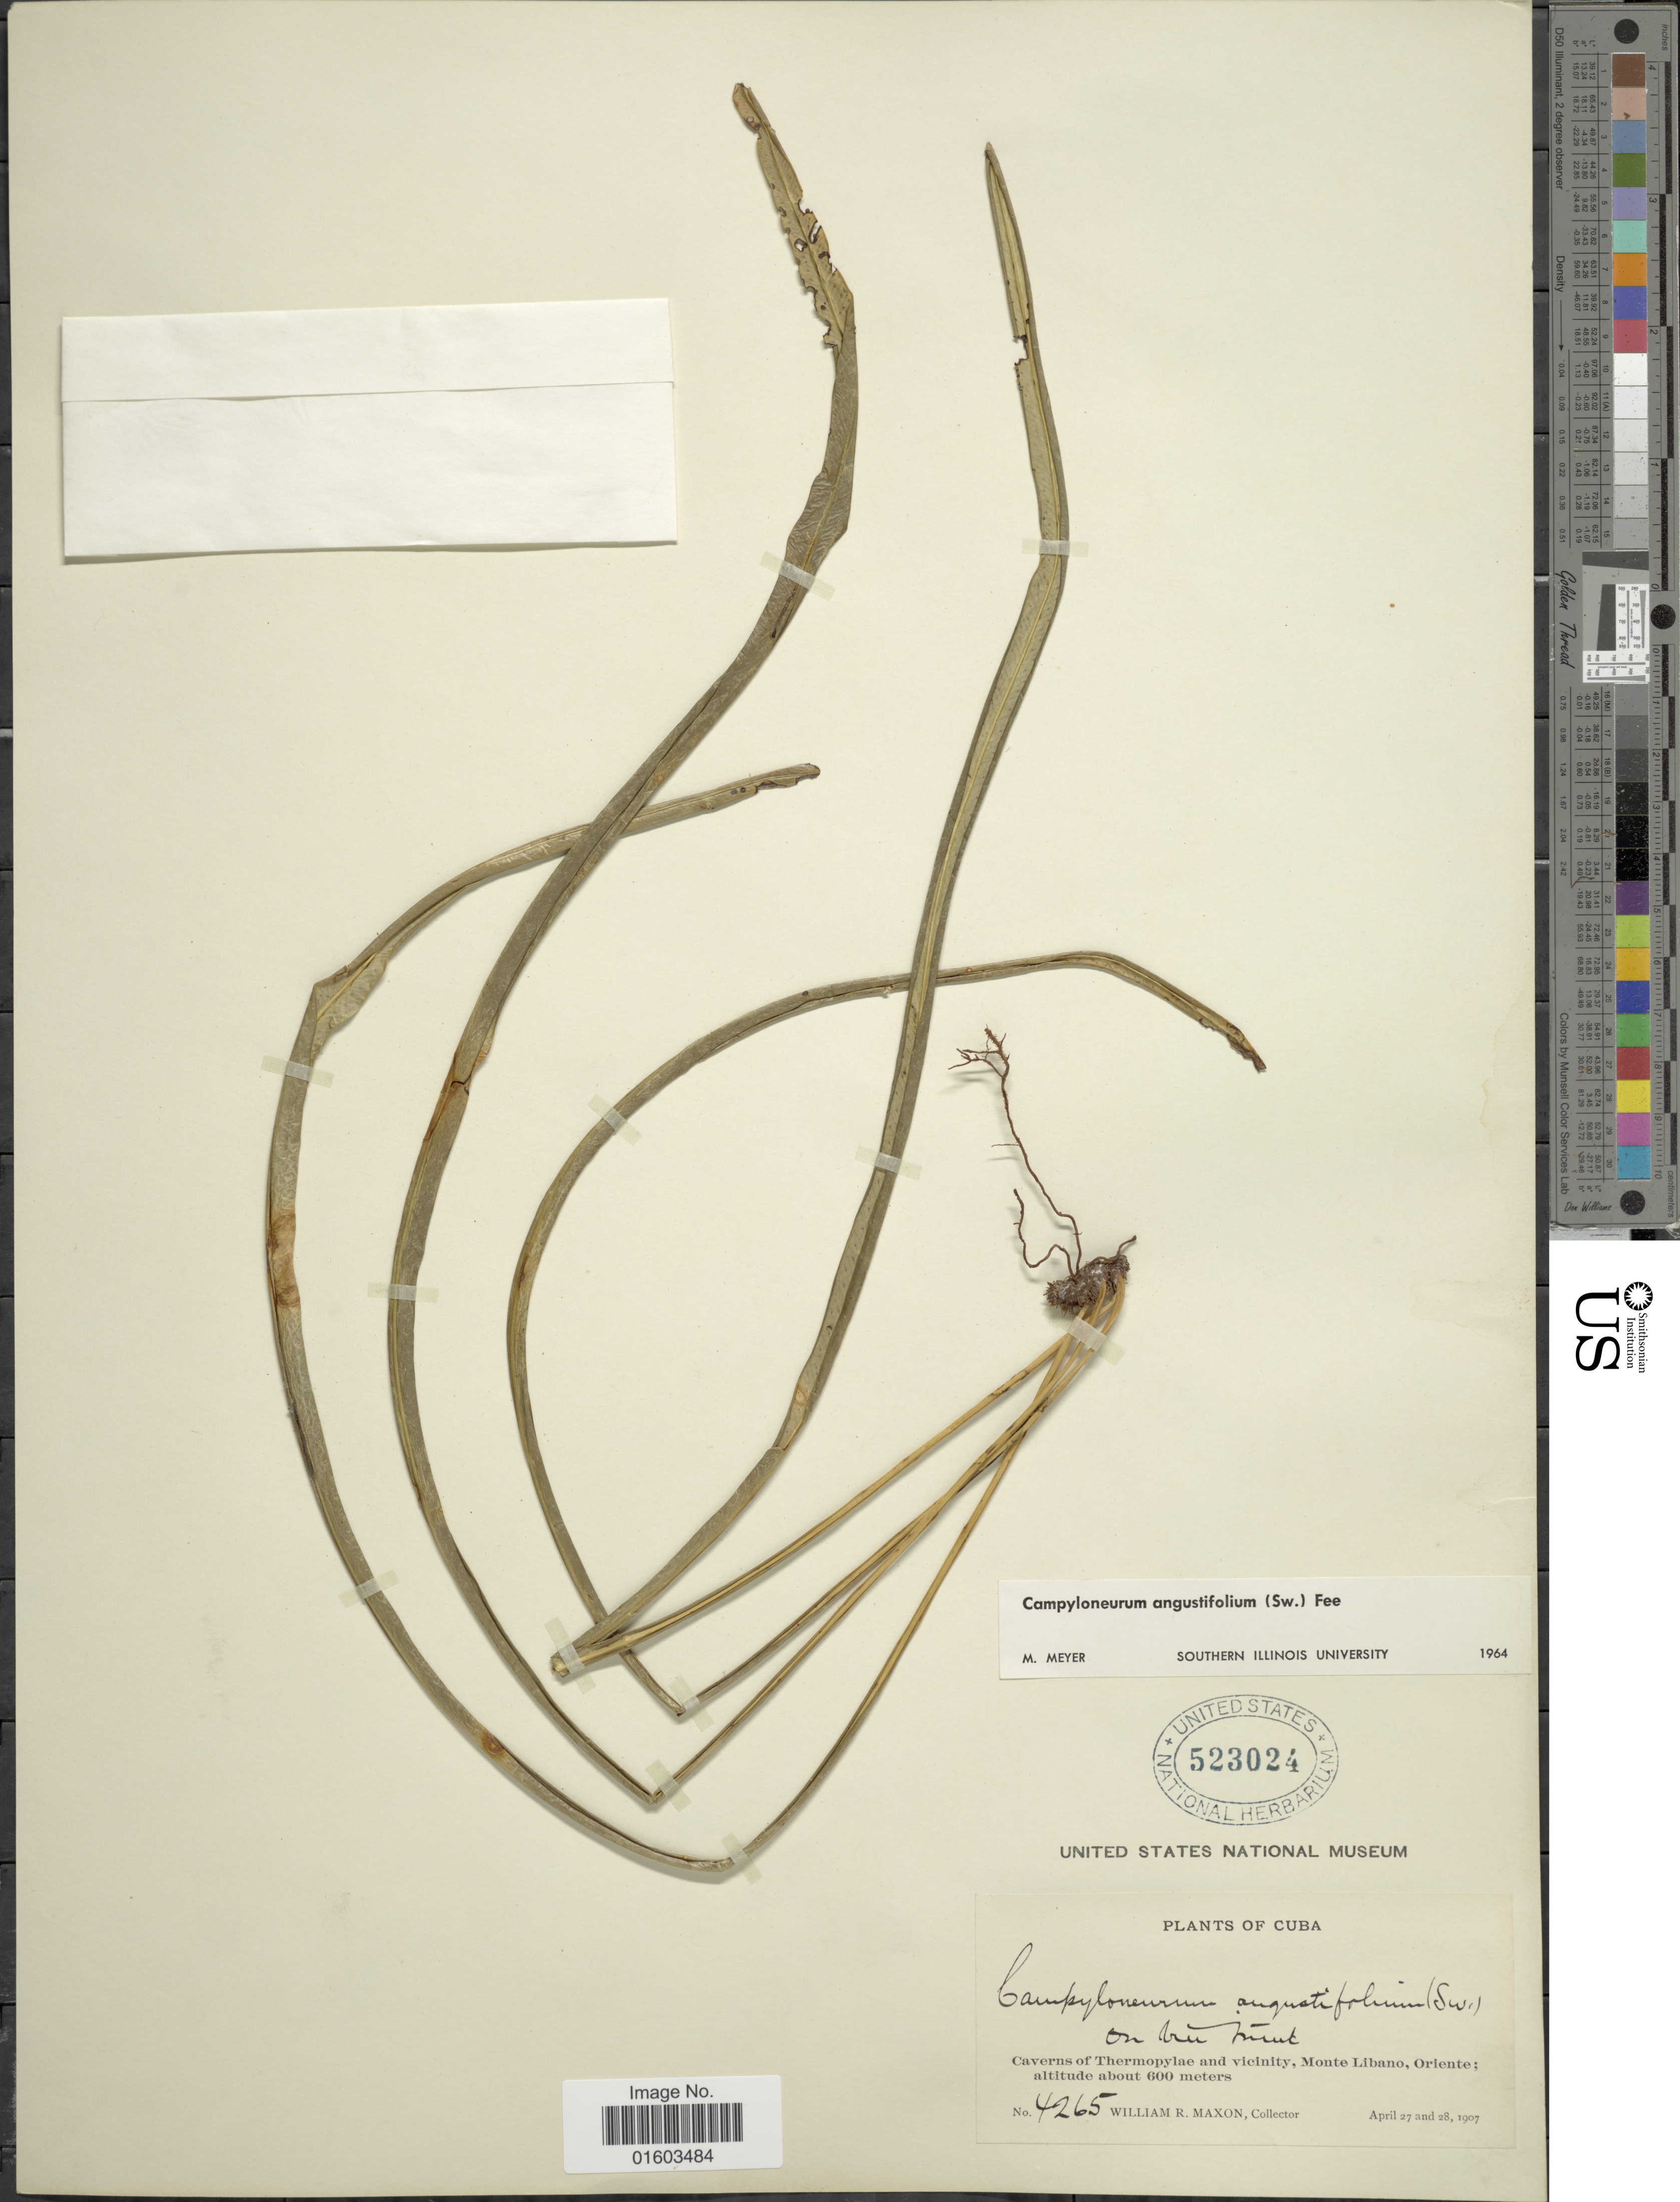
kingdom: Plantae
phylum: Tracheophyta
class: Polypodiopsida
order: Polypodiales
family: Polypodiaceae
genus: Campyloneurum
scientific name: Campyloneurum angustifolium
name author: (Sw.) Fée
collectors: W. R. Maxon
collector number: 4265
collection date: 1907-04-27/1907-04-28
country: Cuba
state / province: Oriente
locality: Caverns of Thermopylae and vicinity , Monte Libano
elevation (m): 600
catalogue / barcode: US 523024